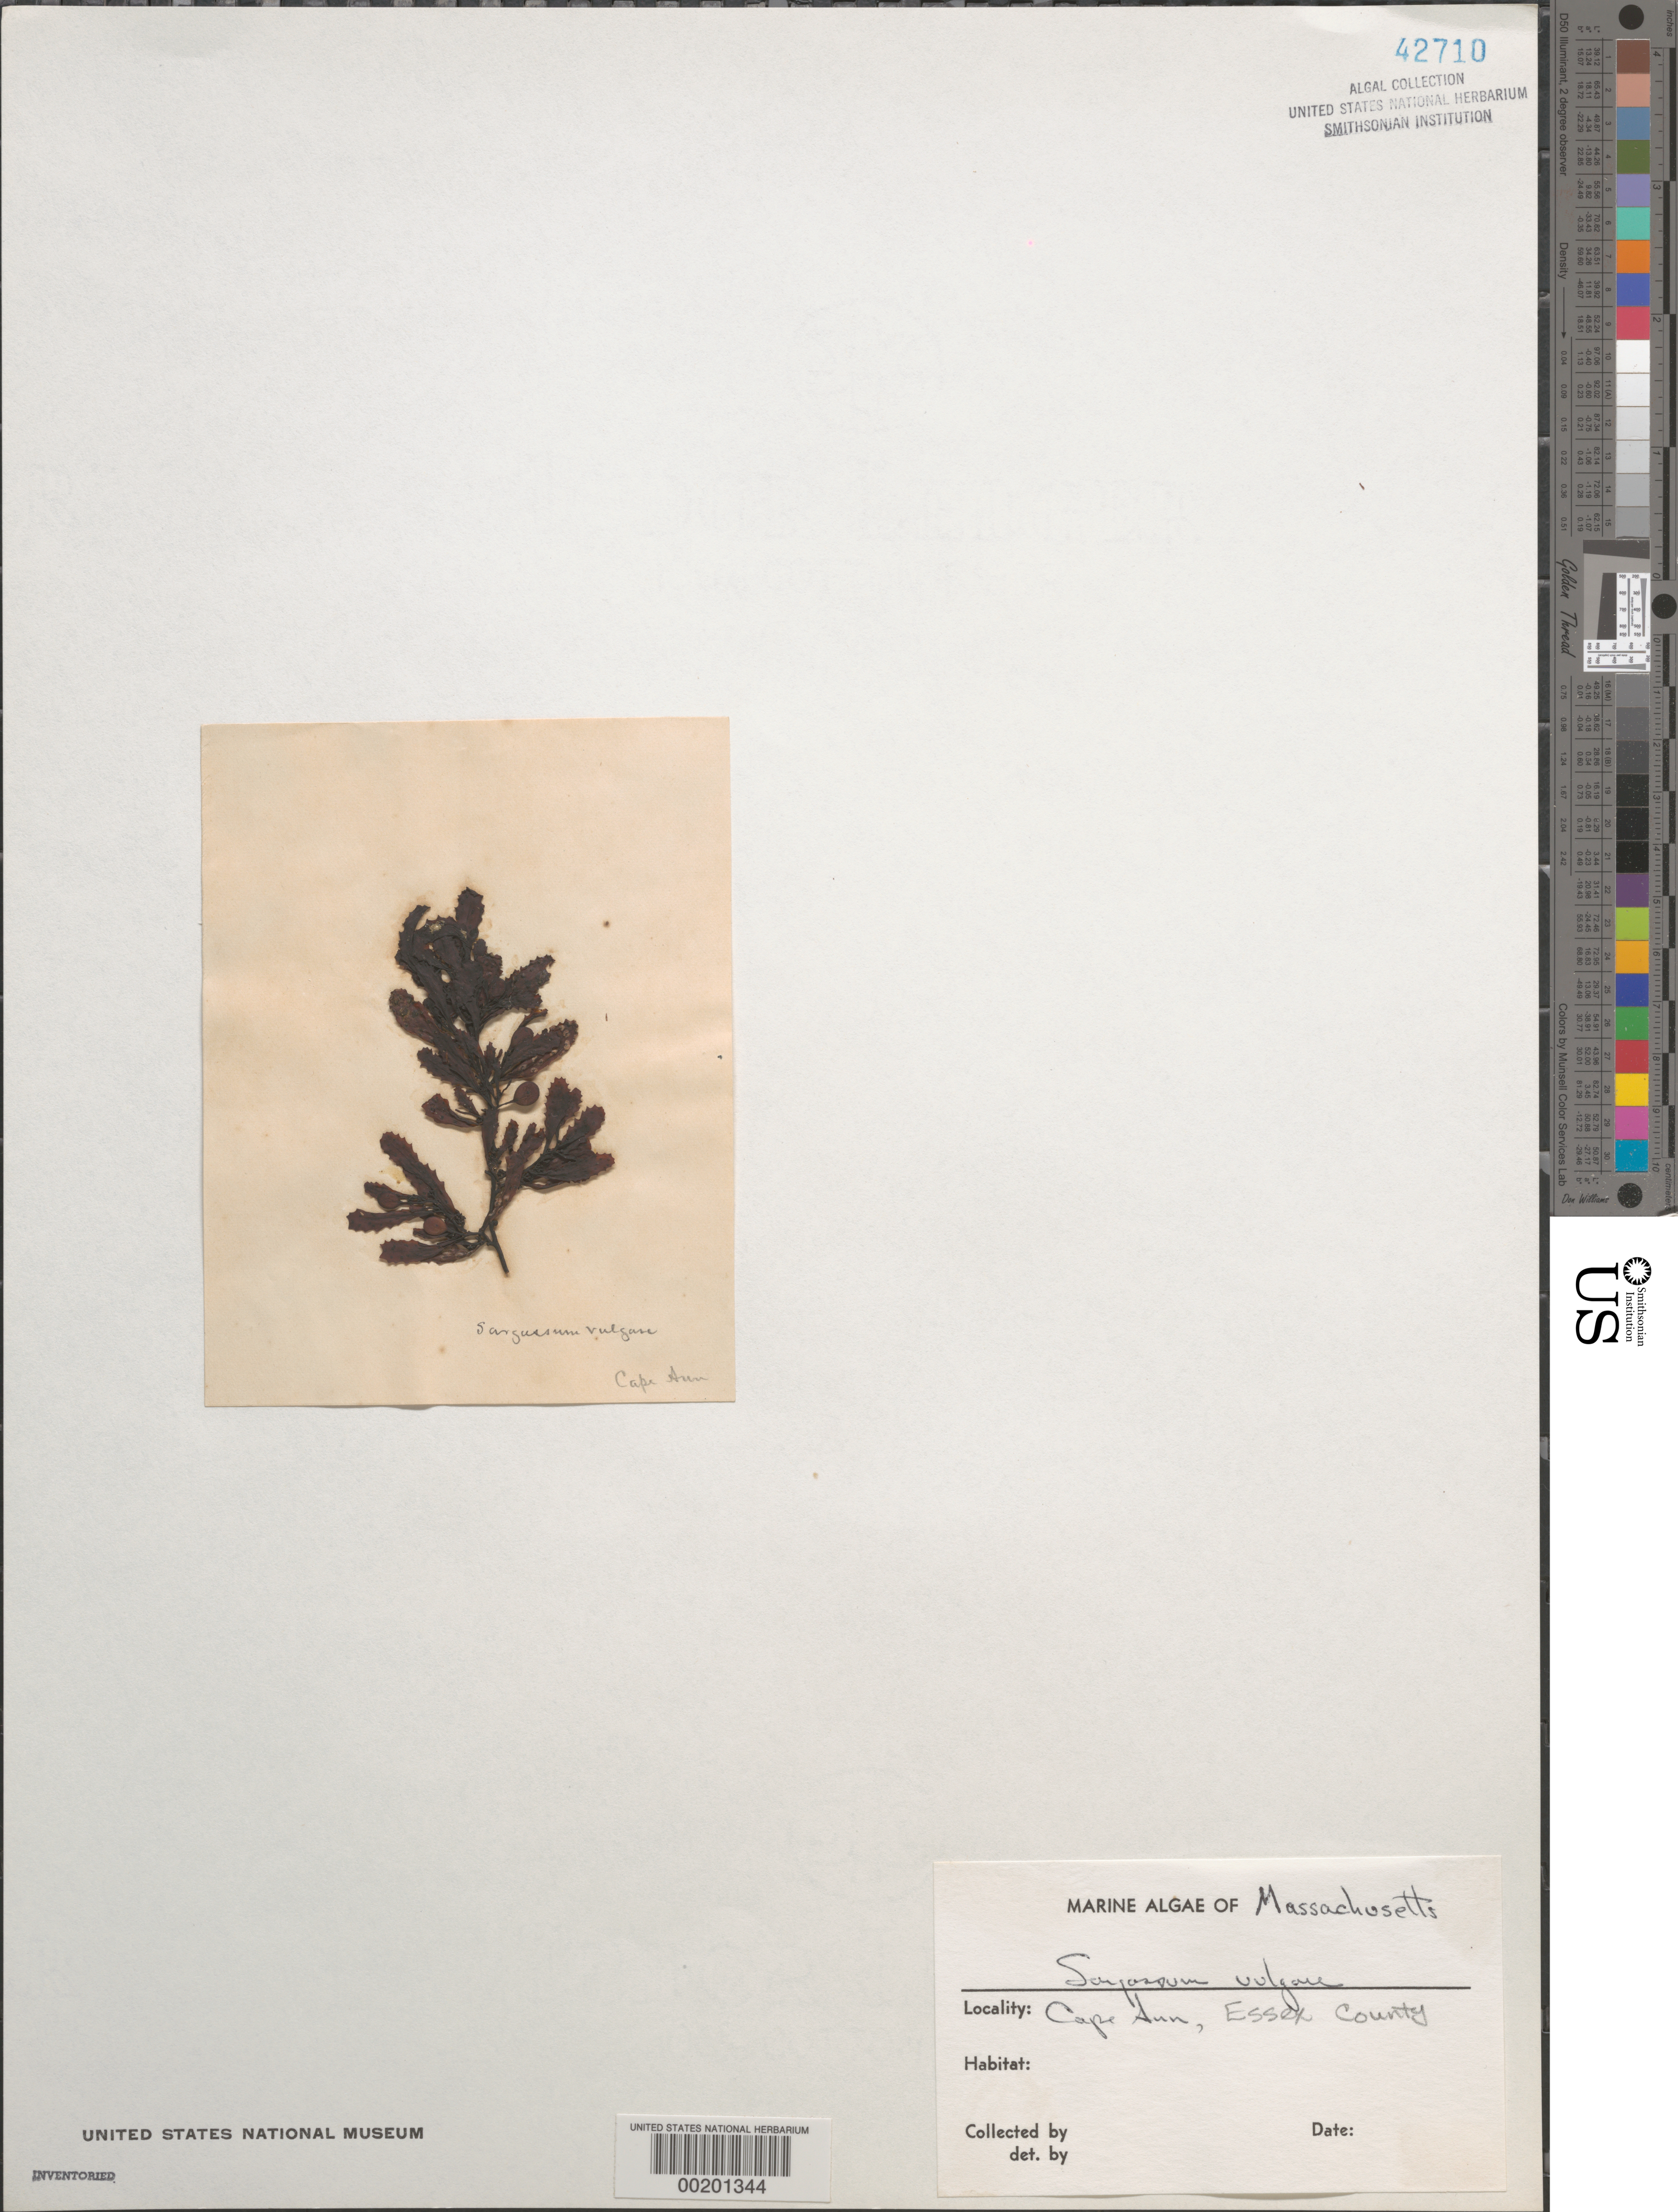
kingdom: Chromista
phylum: Ochrophyta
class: Phaeophyceae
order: Fucales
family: Sargassaceae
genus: Sargassum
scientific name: Sargassum vulgare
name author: C. Agardh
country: United States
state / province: Massachusetts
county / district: Essex County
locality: Cape Ann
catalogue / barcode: US 42710